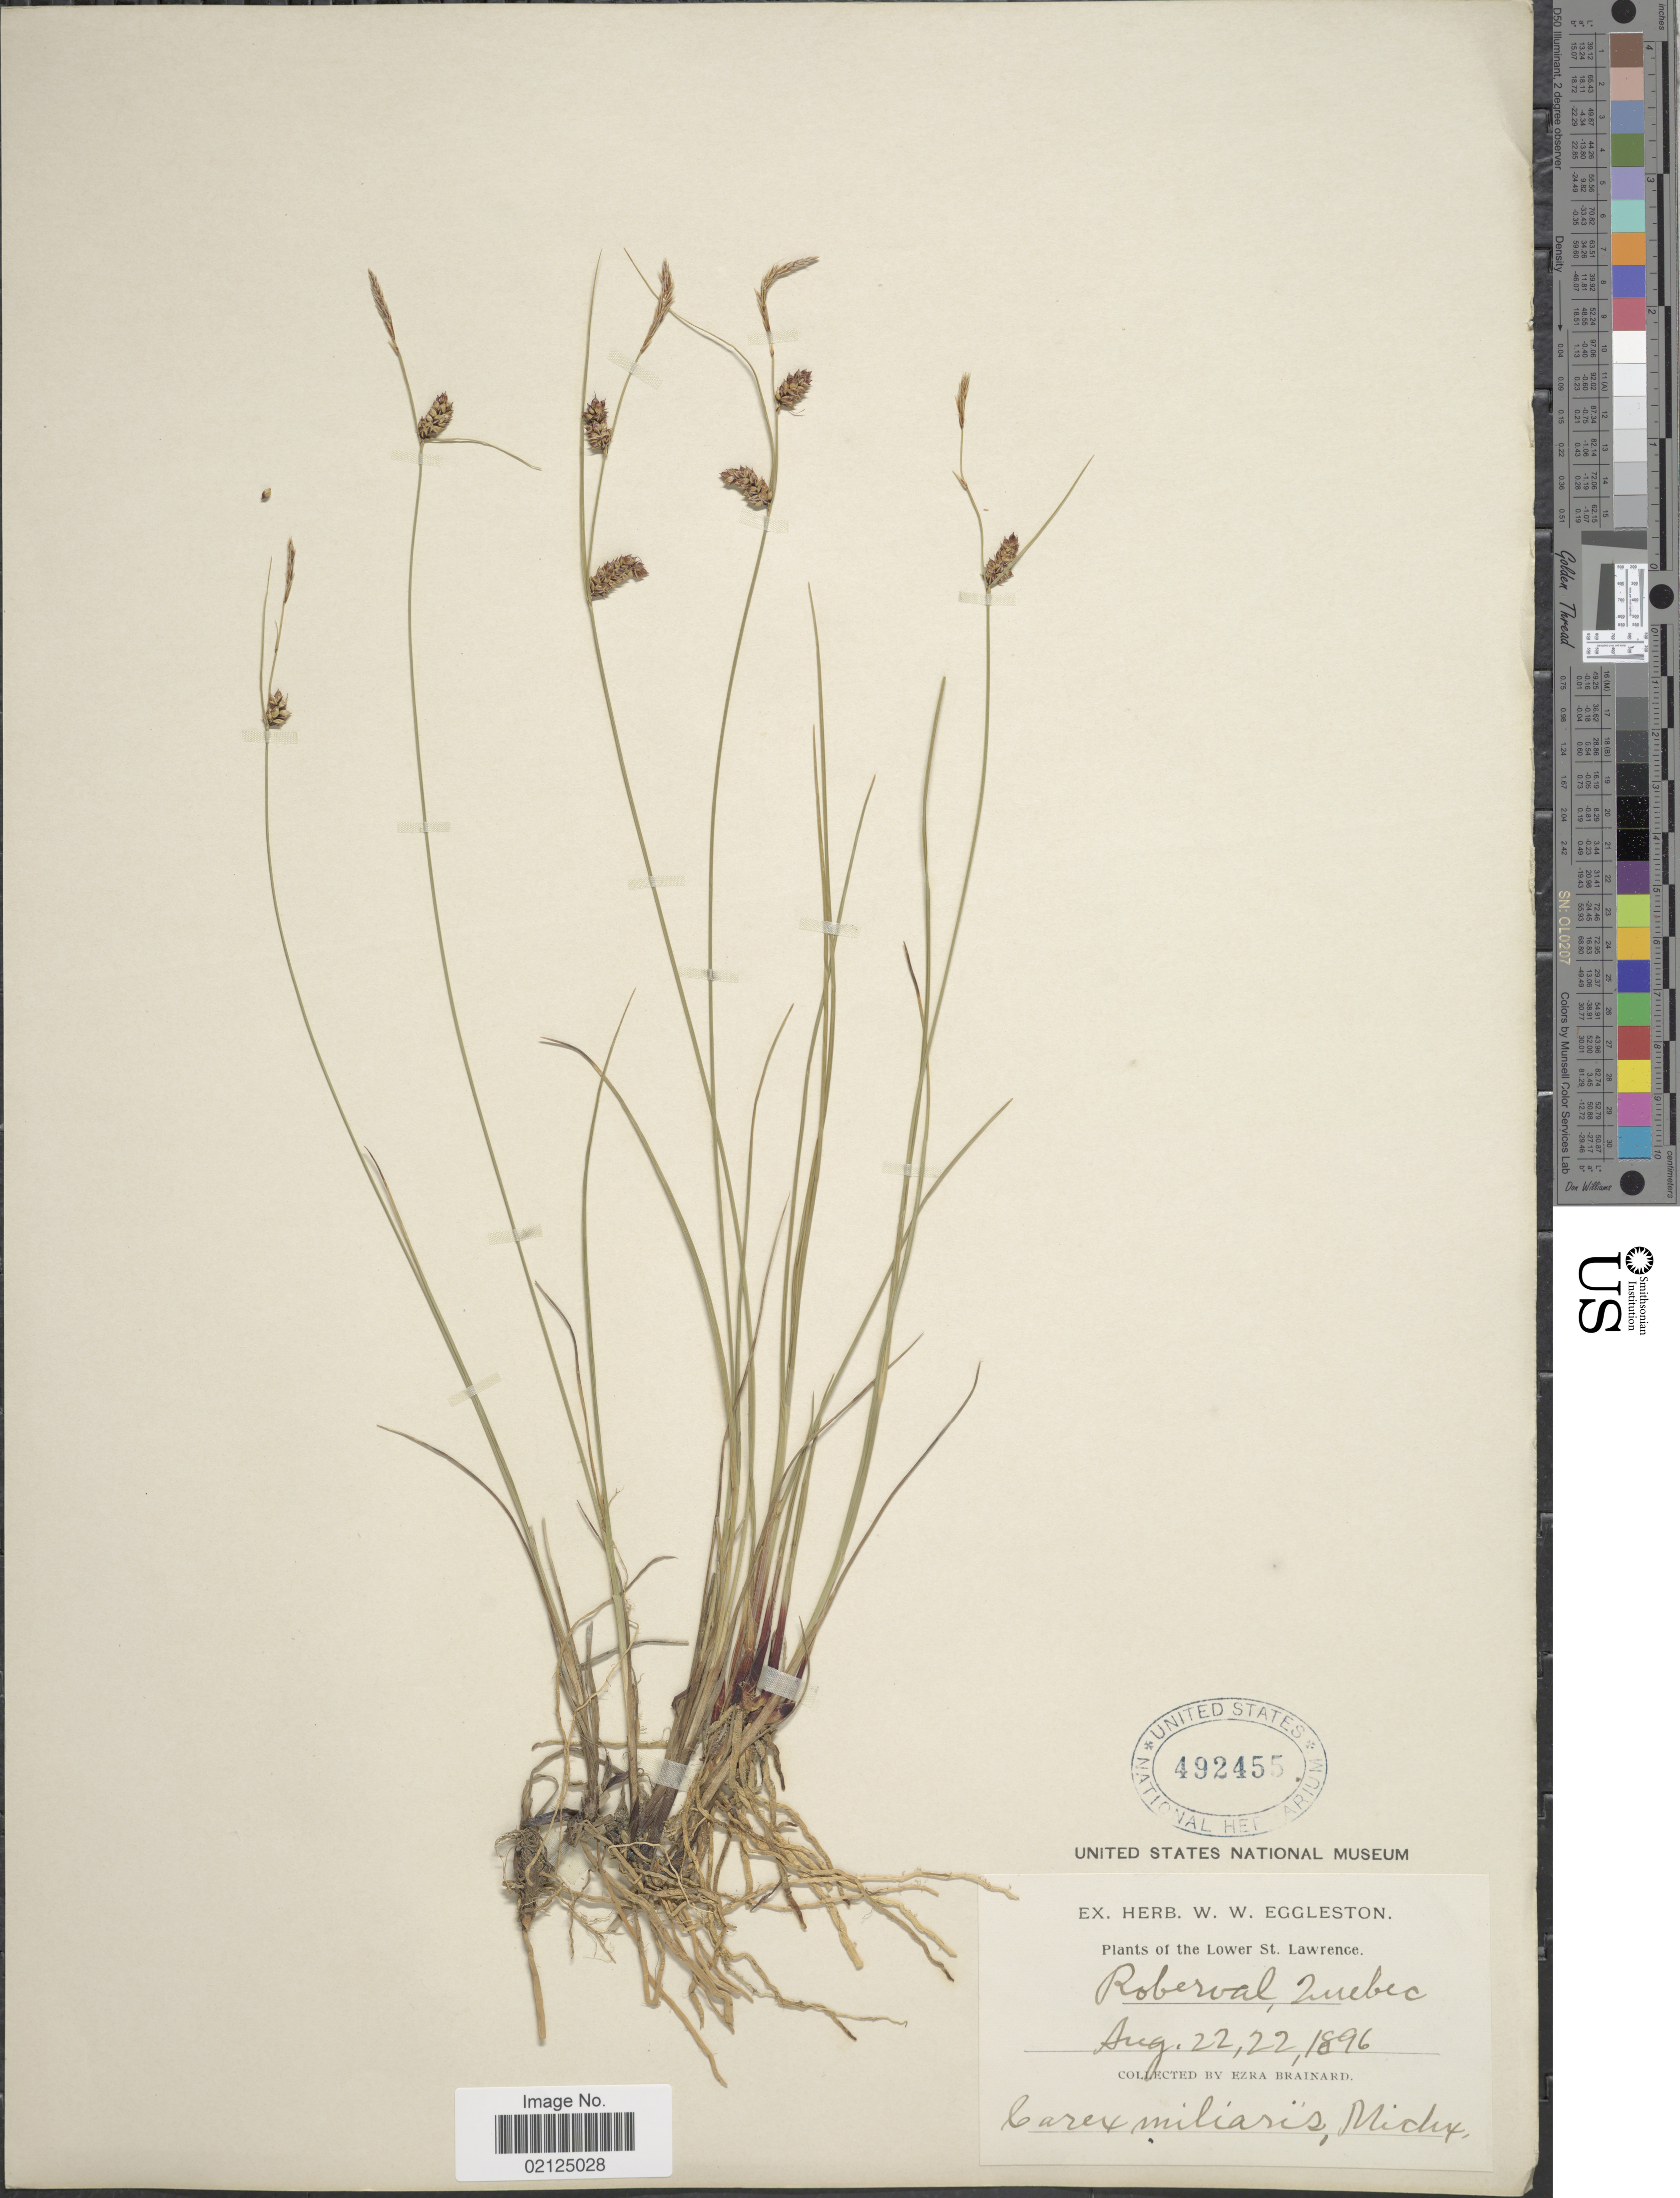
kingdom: Plantae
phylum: Tracheophyta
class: Liliopsida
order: Poales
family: Cyperaceae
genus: Carex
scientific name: Carex miliaris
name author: Michx.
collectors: E. Brainerd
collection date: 1896-08-22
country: Canada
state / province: Quebec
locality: Lower Sr. Lawrence, Roberval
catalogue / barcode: US 492455